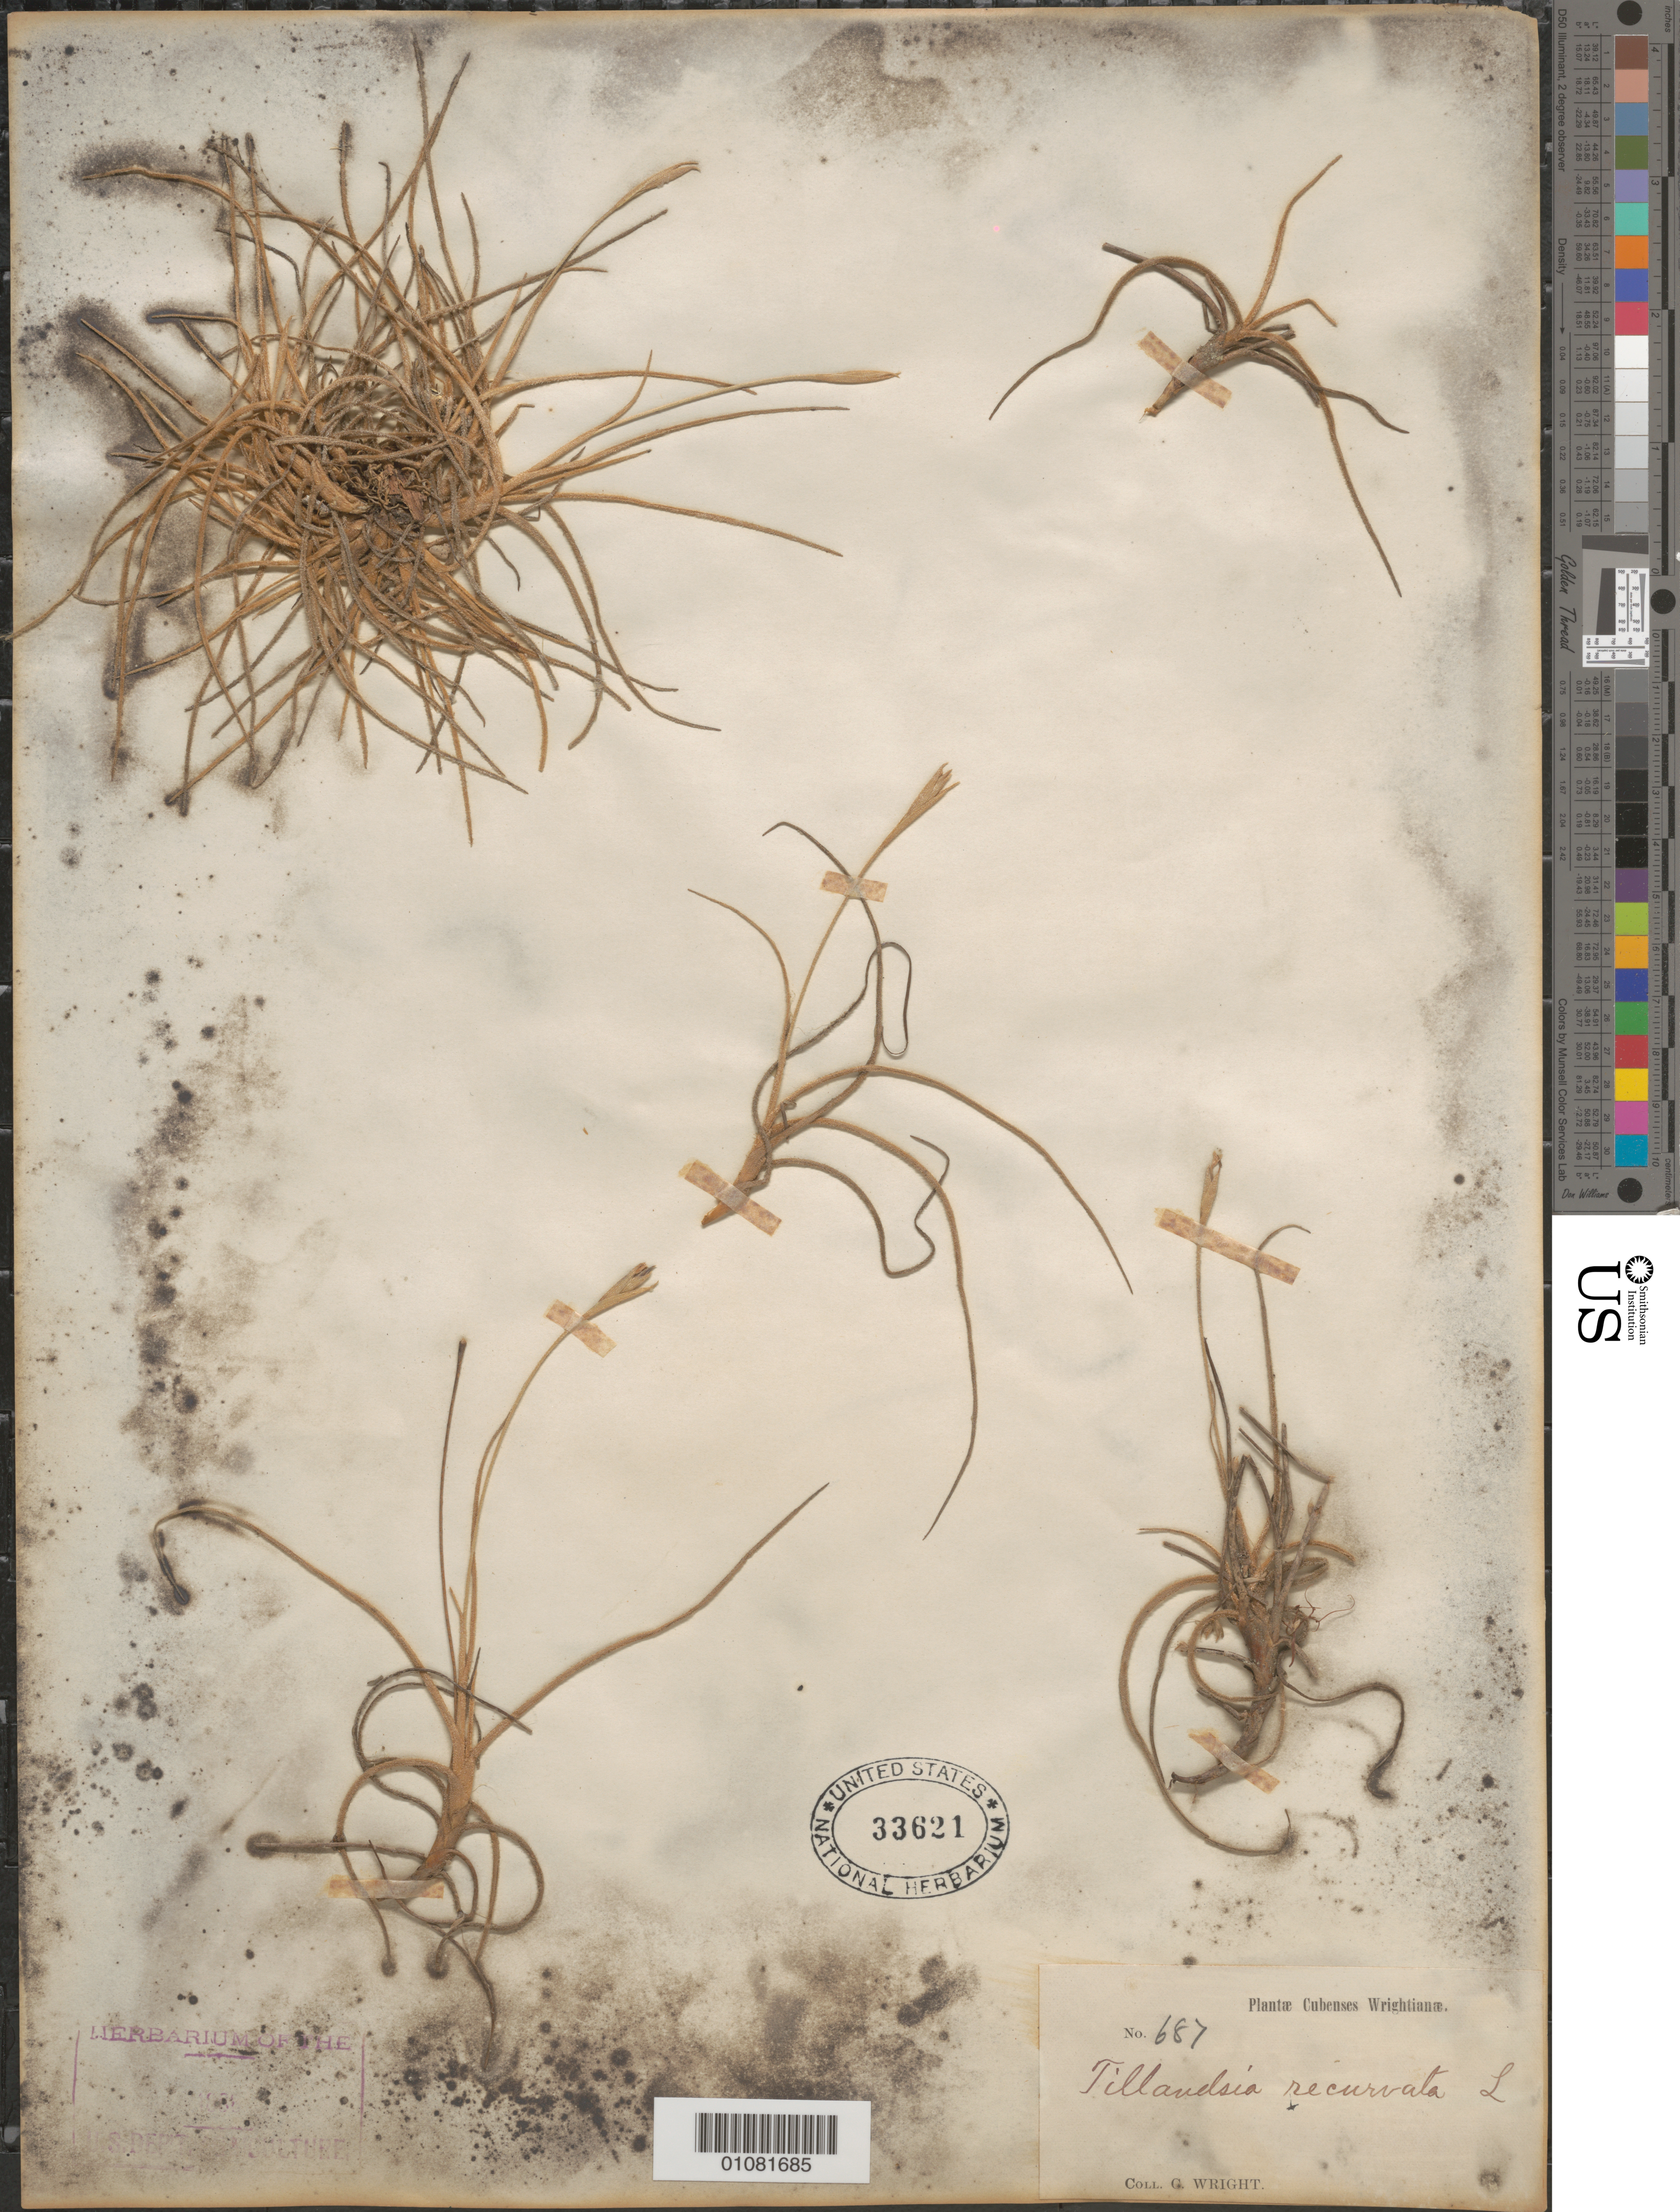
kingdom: Plantae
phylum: Tracheophyta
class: Liliopsida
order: Poales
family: Bromeliaceae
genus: Tillandsia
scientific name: Tillandsia recurvata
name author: L.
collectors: C. Wright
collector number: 687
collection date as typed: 1800 to 1899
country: Cuba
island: Cuba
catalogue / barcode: US 33621